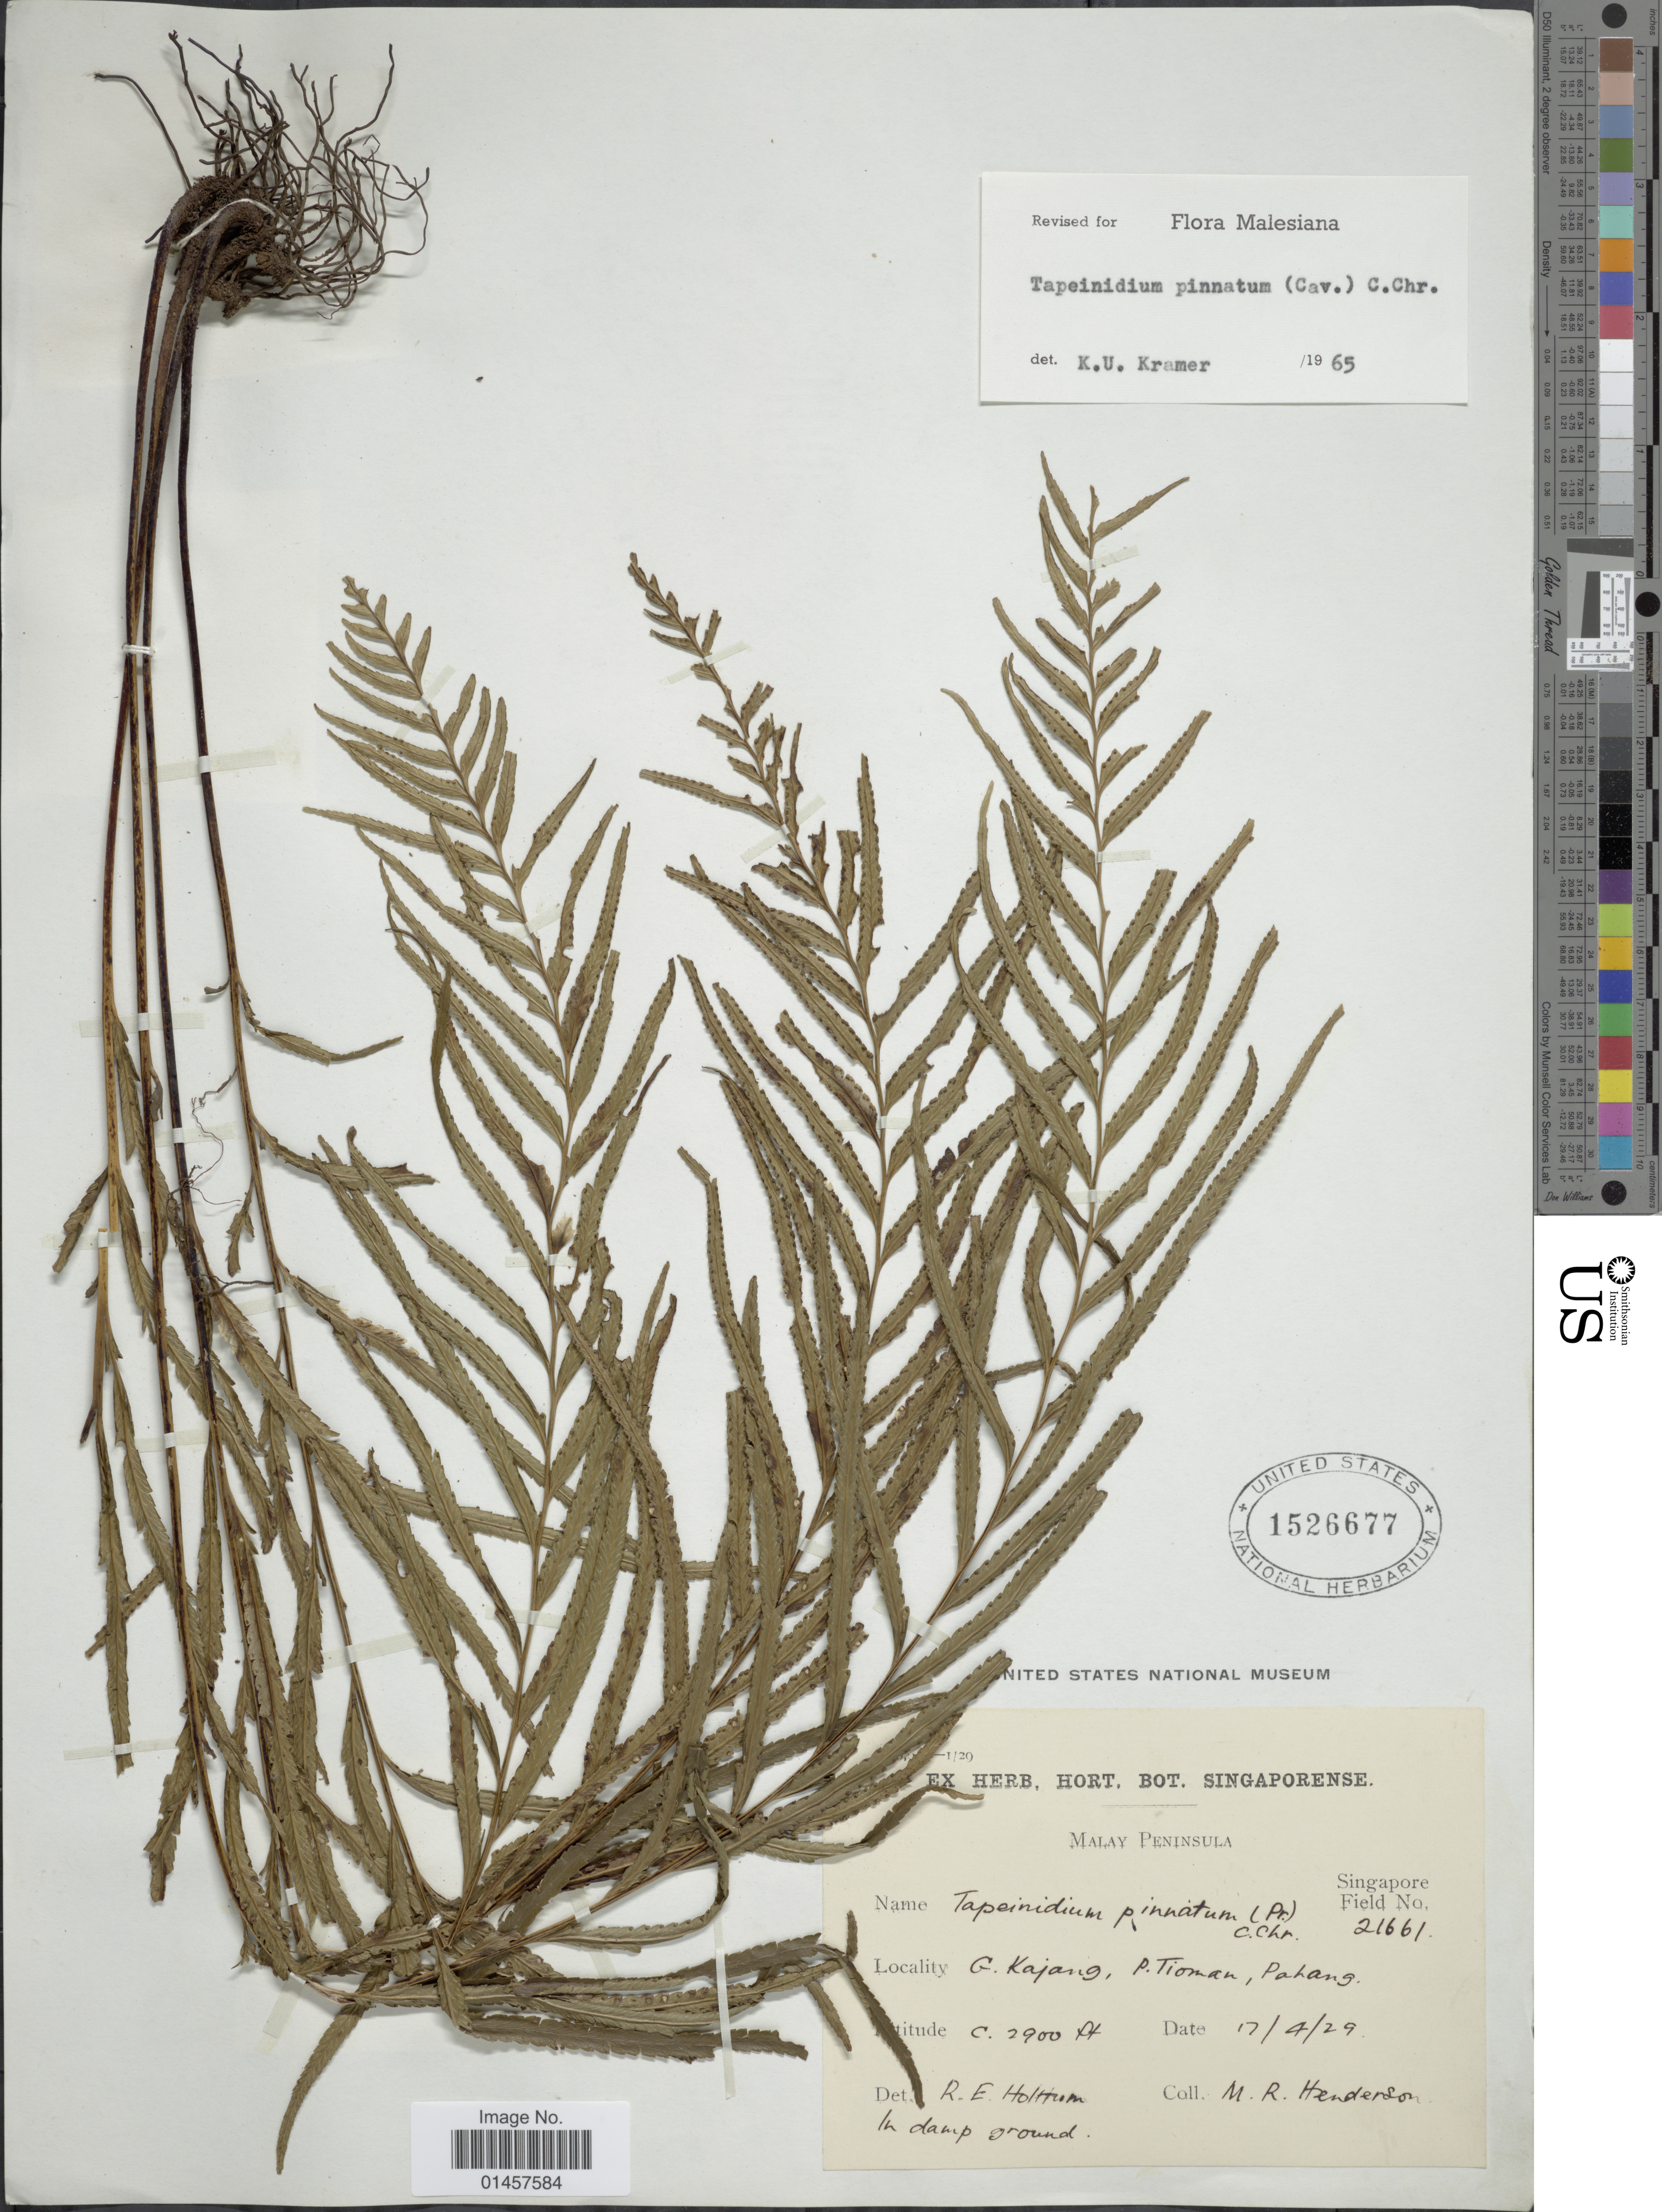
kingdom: Plantae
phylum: Tracheophyta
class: Polypodiopsida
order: Polypodiales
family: Lindsaeaceae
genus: Tapeinidium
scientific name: Tapeinidium pinnatum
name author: (Cav.) C. Chr.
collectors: M. Henderson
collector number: Singapore Field 21661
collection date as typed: Transcribed d/m/y: 17/4/29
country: Malaysia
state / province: Pahang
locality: G. Kajang, P. Tioman, Pahang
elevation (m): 884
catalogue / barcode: US 1526677